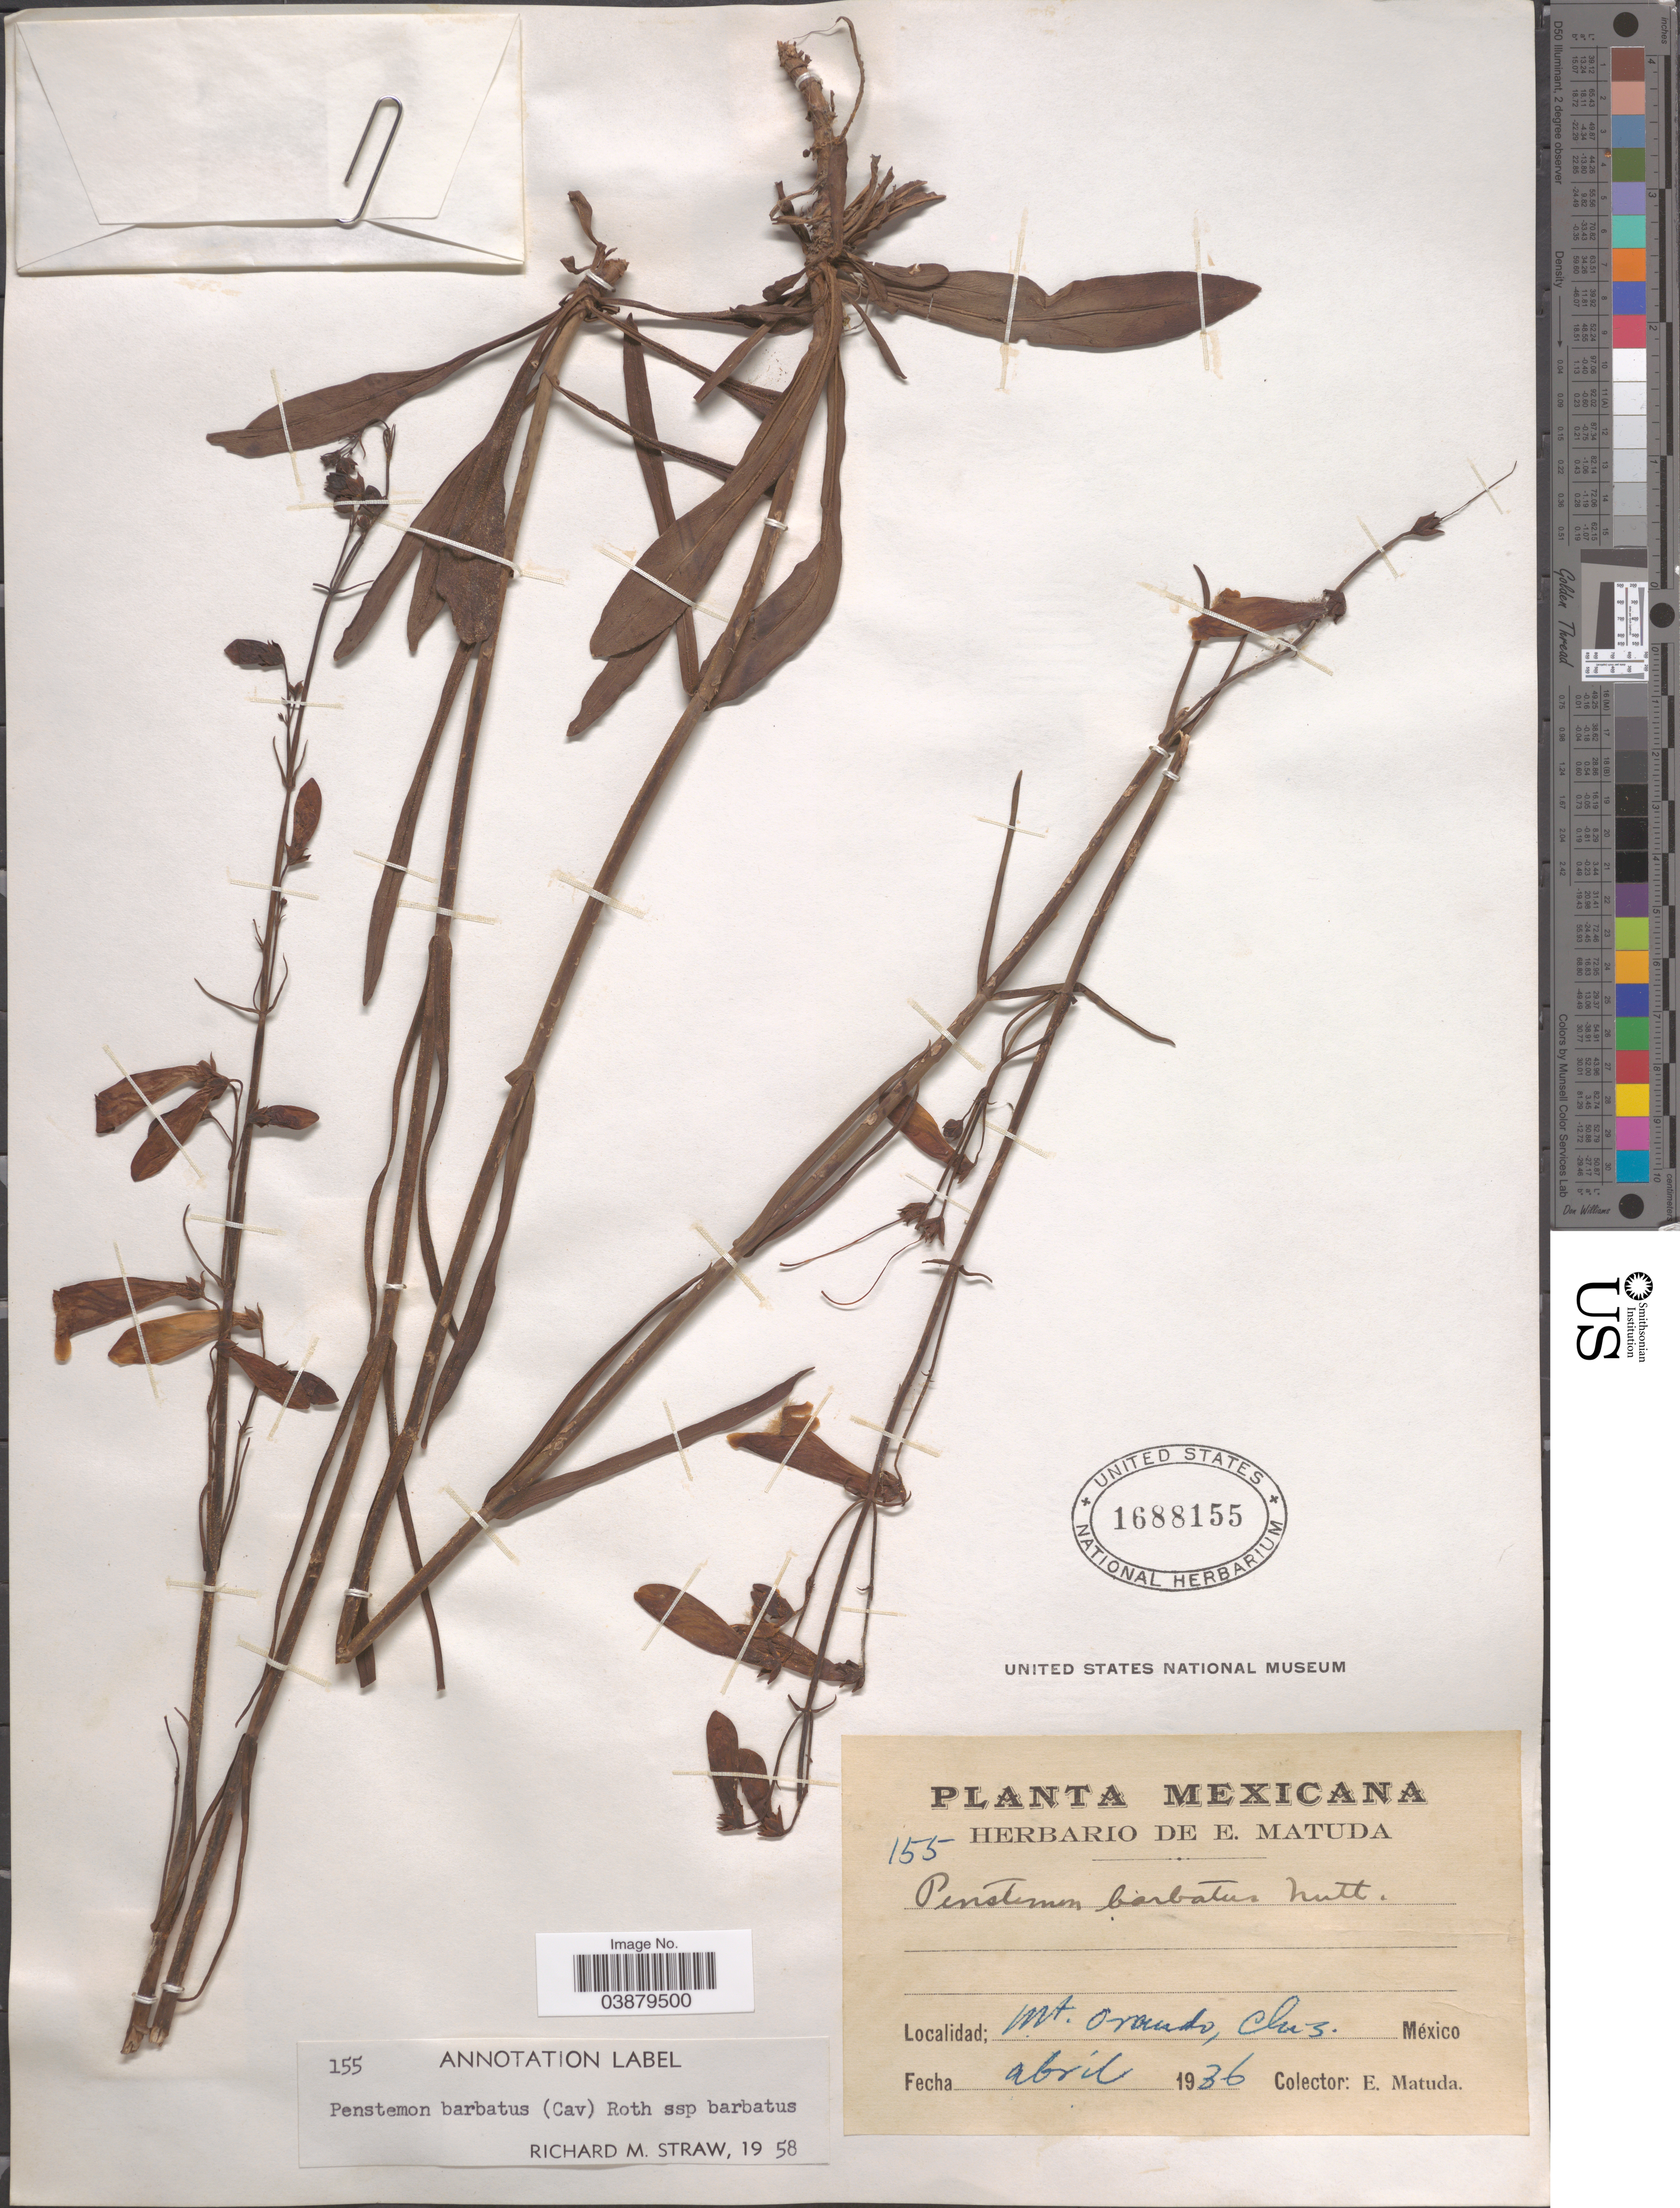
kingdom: Plantae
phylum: Tracheophyta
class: Magnoliopsida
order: Lamiales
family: Plantaginaceae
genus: Penstemon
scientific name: Penstemon barbatus subsp. barbatus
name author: (Cav.) Roth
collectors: E. Matuda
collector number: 155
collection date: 1936-04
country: Mexico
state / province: Chiapas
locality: Mt. Ovando, Chis.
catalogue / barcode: US 1688155